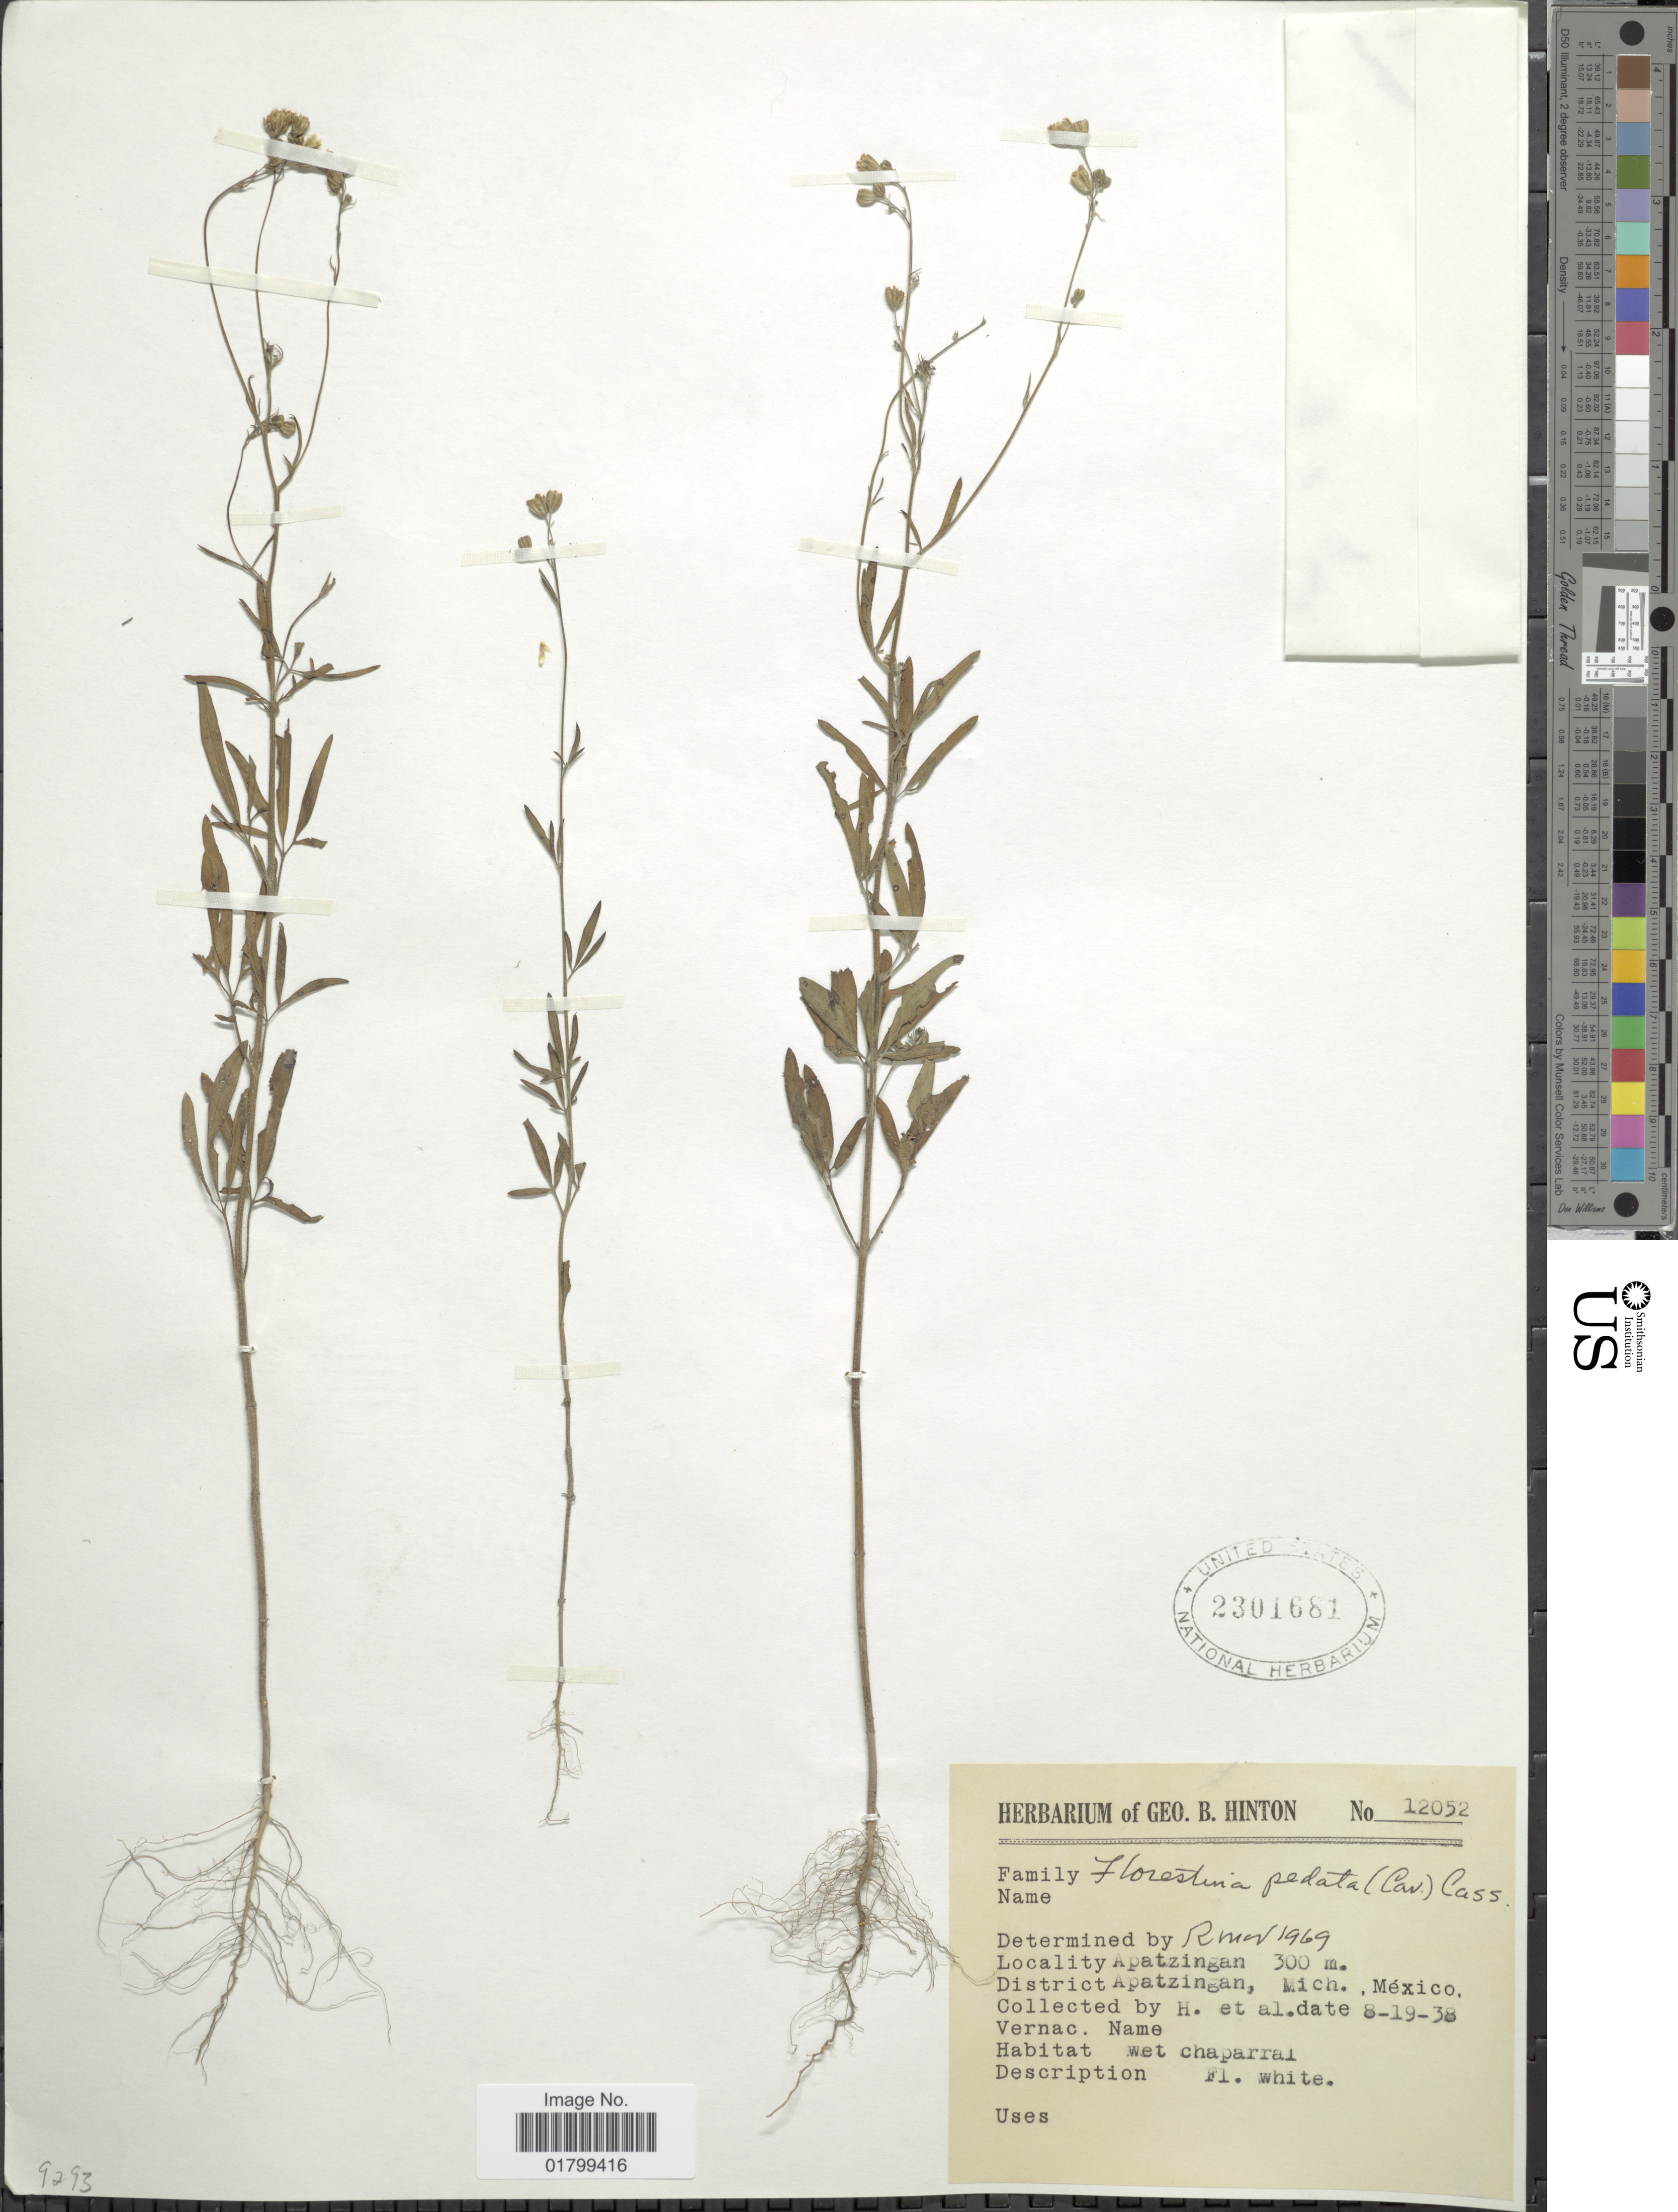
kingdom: Plantae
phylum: Tracheophyta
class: Magnoliopsida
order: Asterales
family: Asteraceae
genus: Florestina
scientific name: Florestina pedata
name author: (Cav.) Cass.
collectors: G. B. Hinton & et al.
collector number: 12052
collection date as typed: Transcribed d/m/y: 19/8/38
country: Mexico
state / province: Michoacán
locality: Apatzingan, District Apatzingan, Mich.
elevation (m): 300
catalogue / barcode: US 2301681